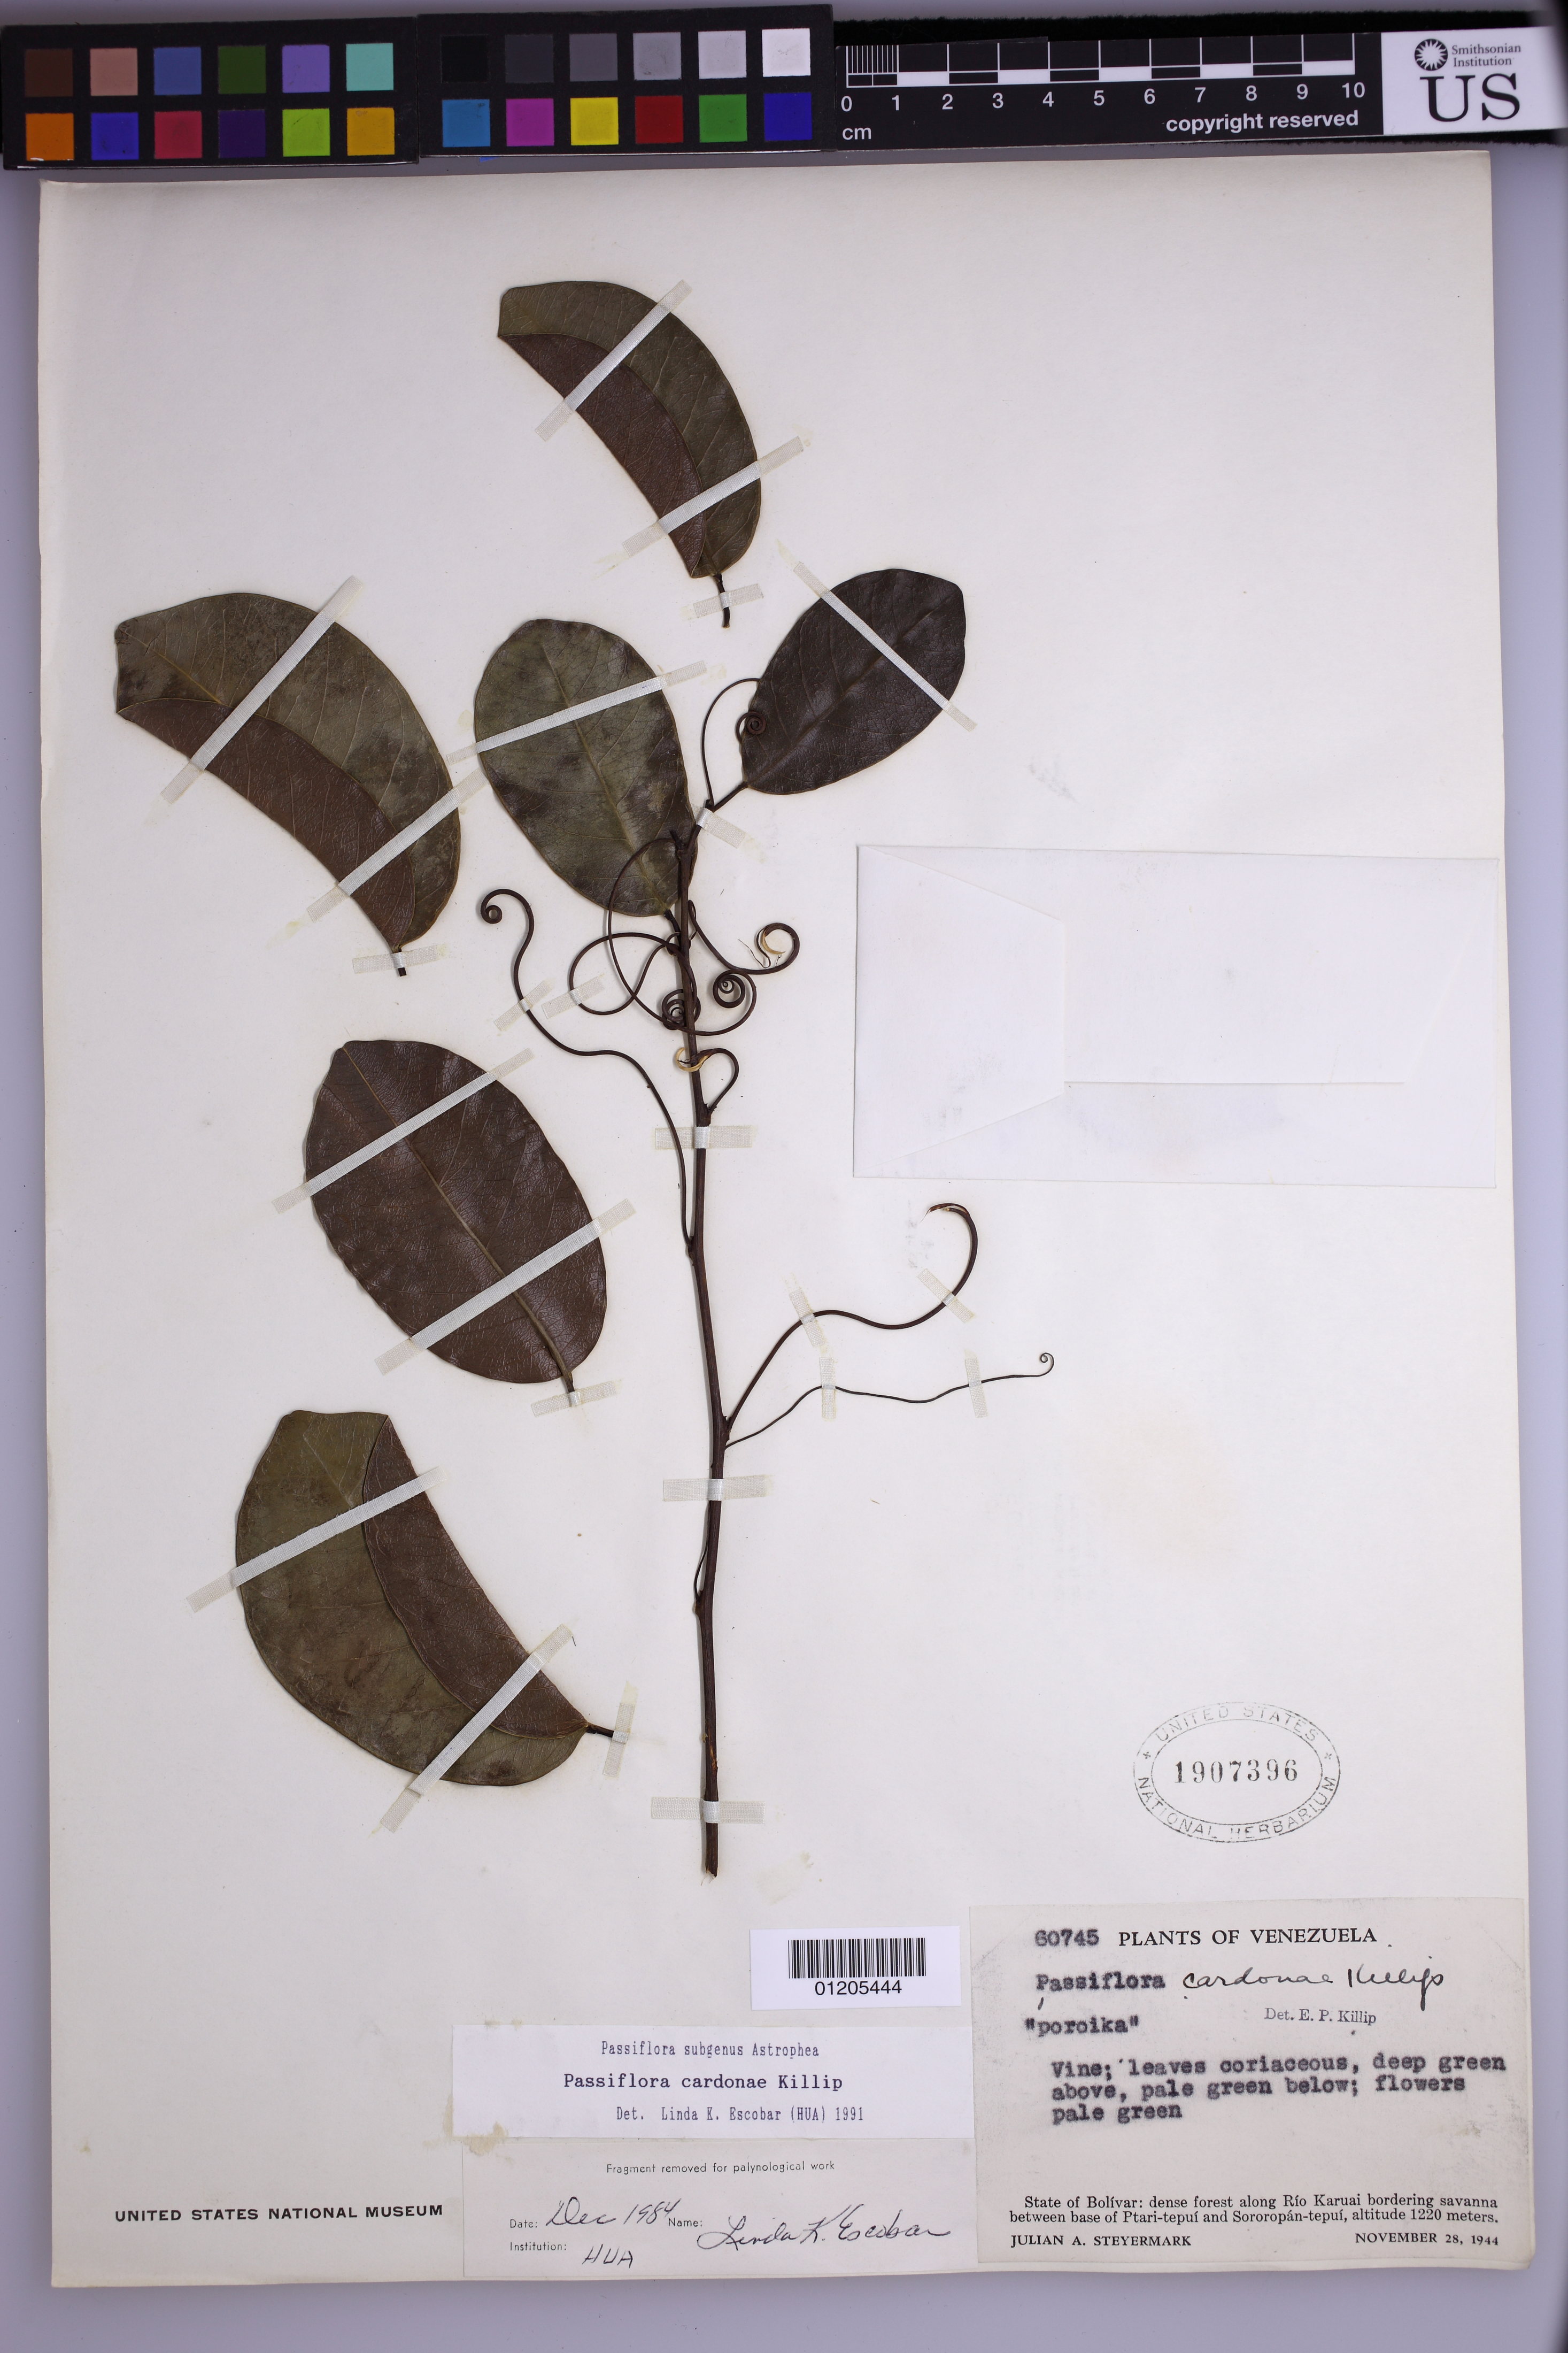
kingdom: Plantae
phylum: Tracheophyta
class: Magnoliopsida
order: Malpighiales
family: Passifloraceae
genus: Passiflora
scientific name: Passiflora cardonae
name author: Killip in Gleason & Killip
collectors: J. Steyermark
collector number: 60745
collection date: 1944-11-28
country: Venezuela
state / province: Bolivar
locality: dense forest along Rio Karuai bordering savanna between base of Ptari-tepui and Sororopan-tepuí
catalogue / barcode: US 1907396